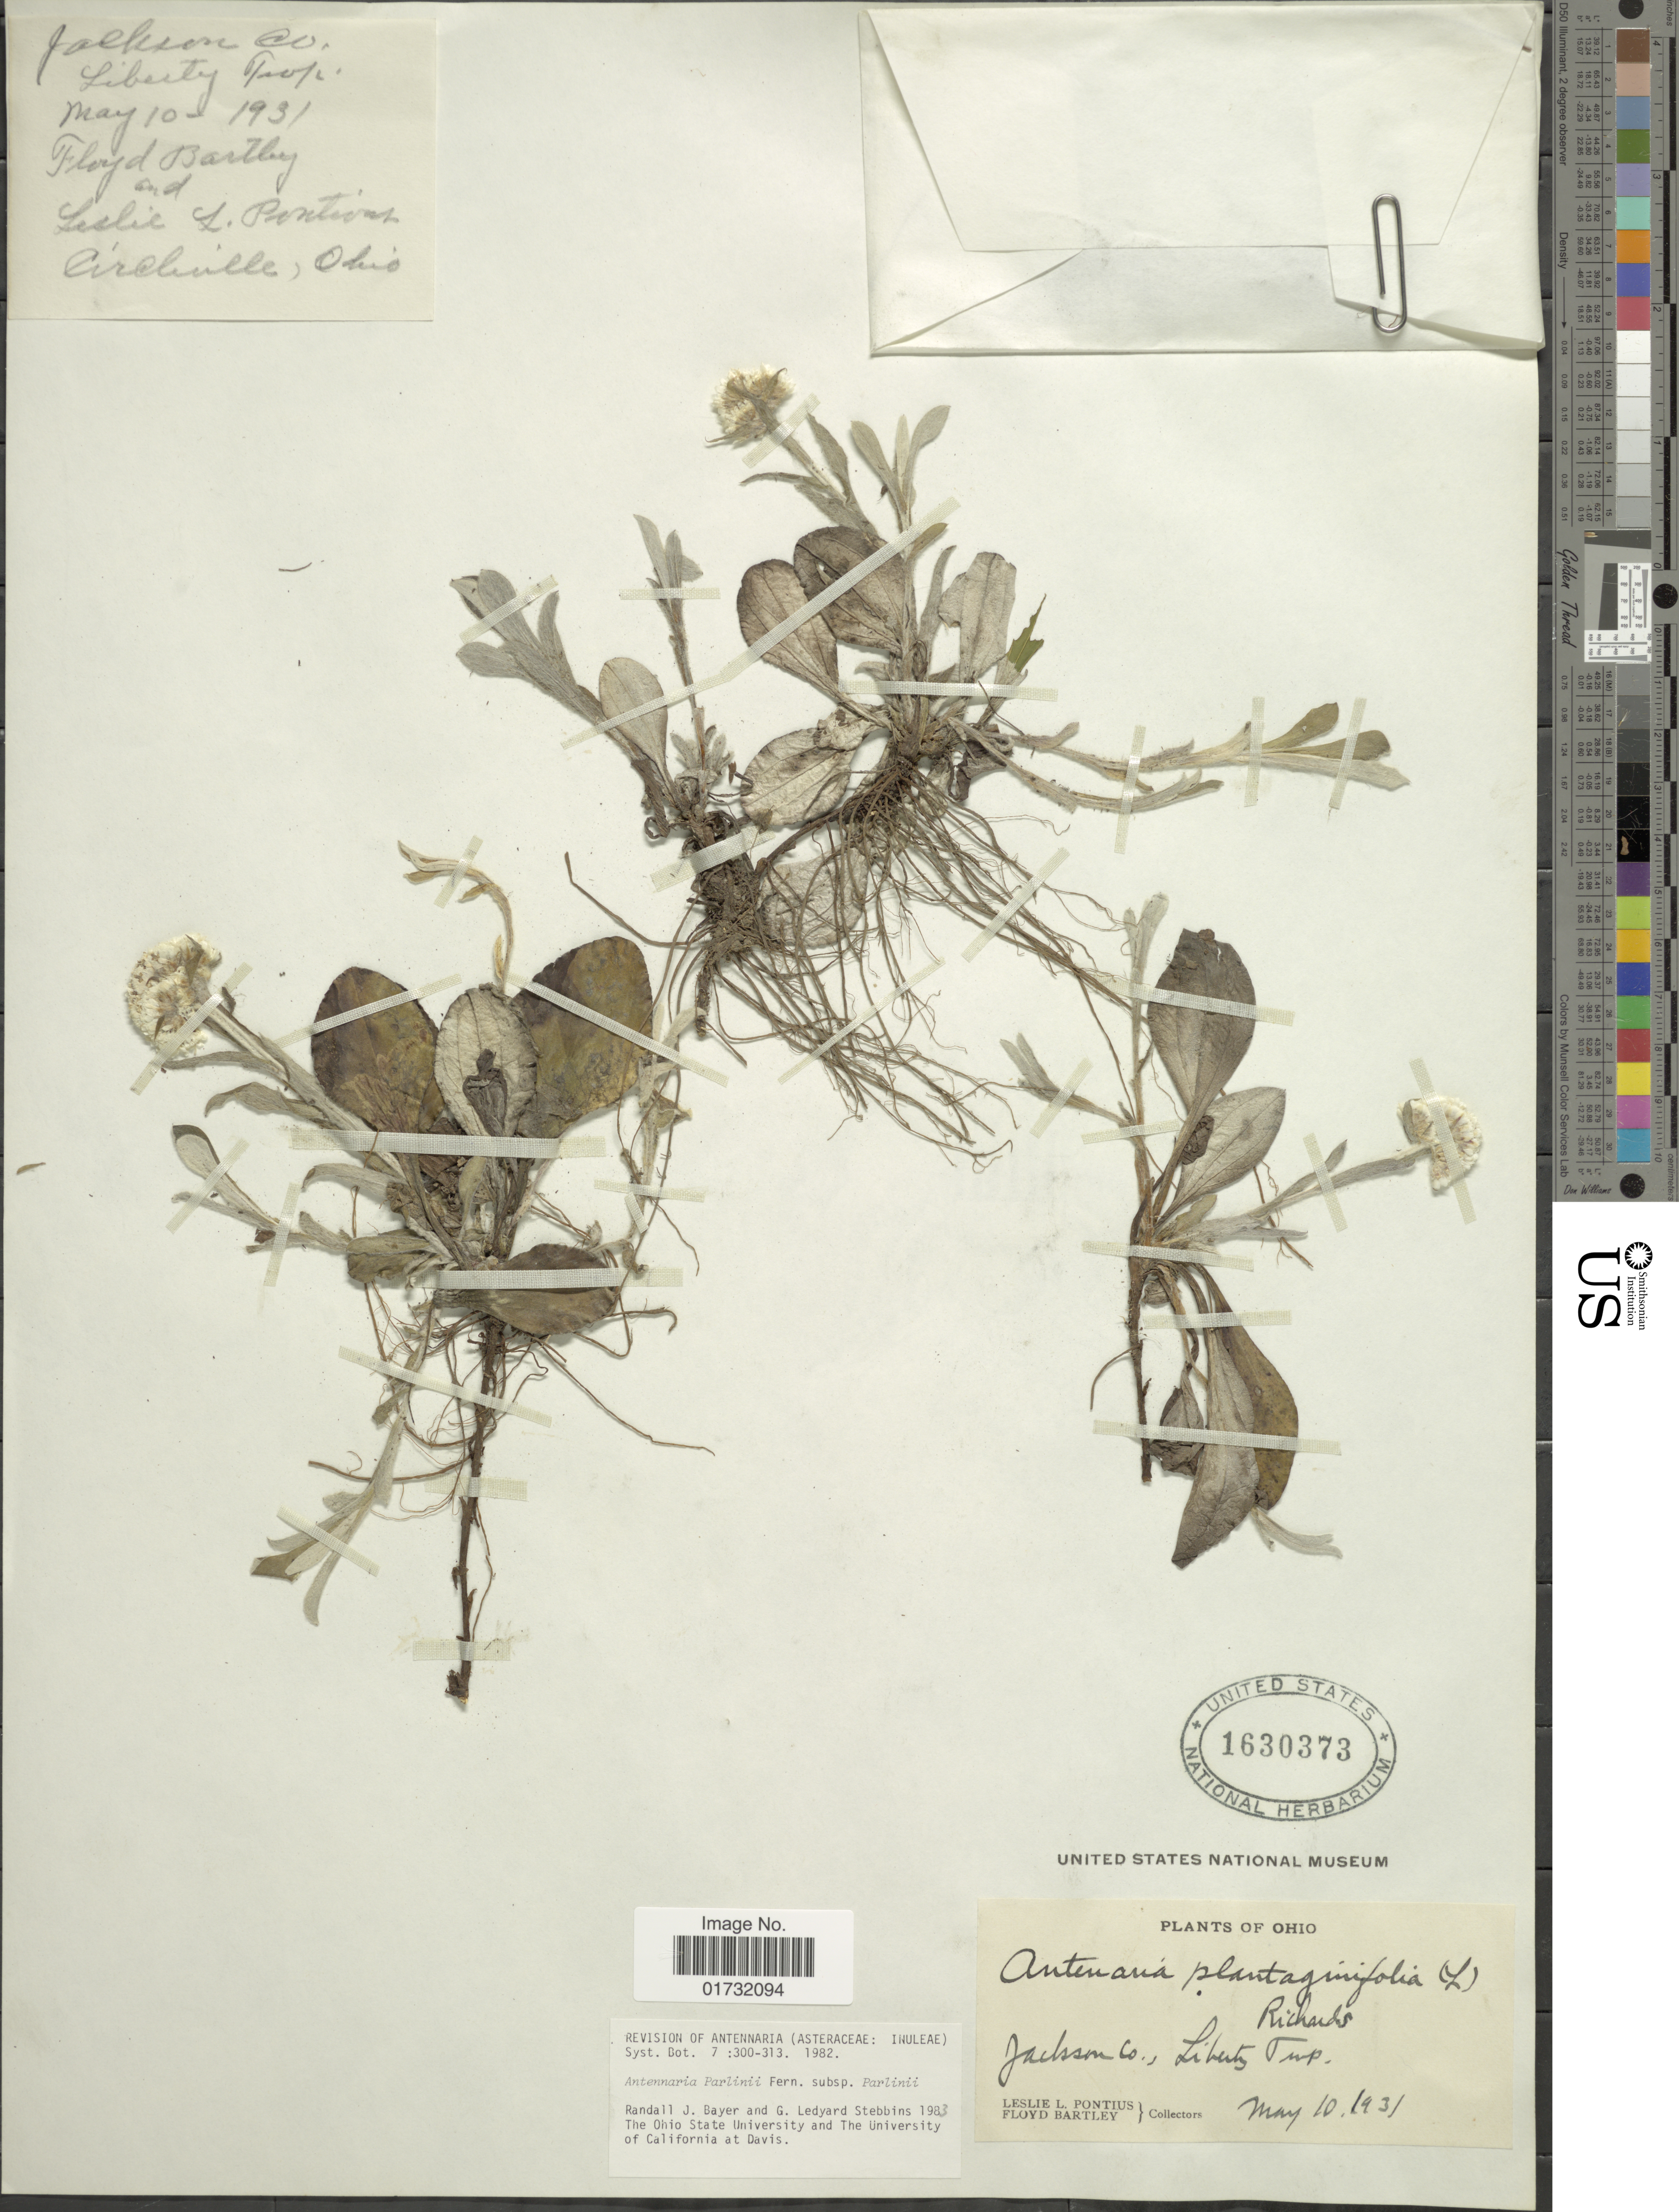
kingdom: Plantae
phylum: Tracheophyta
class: Magnoliopsida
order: Asterales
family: Asteraceae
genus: Antennaria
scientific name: Antennaria parlinii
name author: Fernald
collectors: L. Pontius & F. Bartley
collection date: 1931-05-10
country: United States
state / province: Ohio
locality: Jackson Co., Liberty Twp.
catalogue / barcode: US 1630373